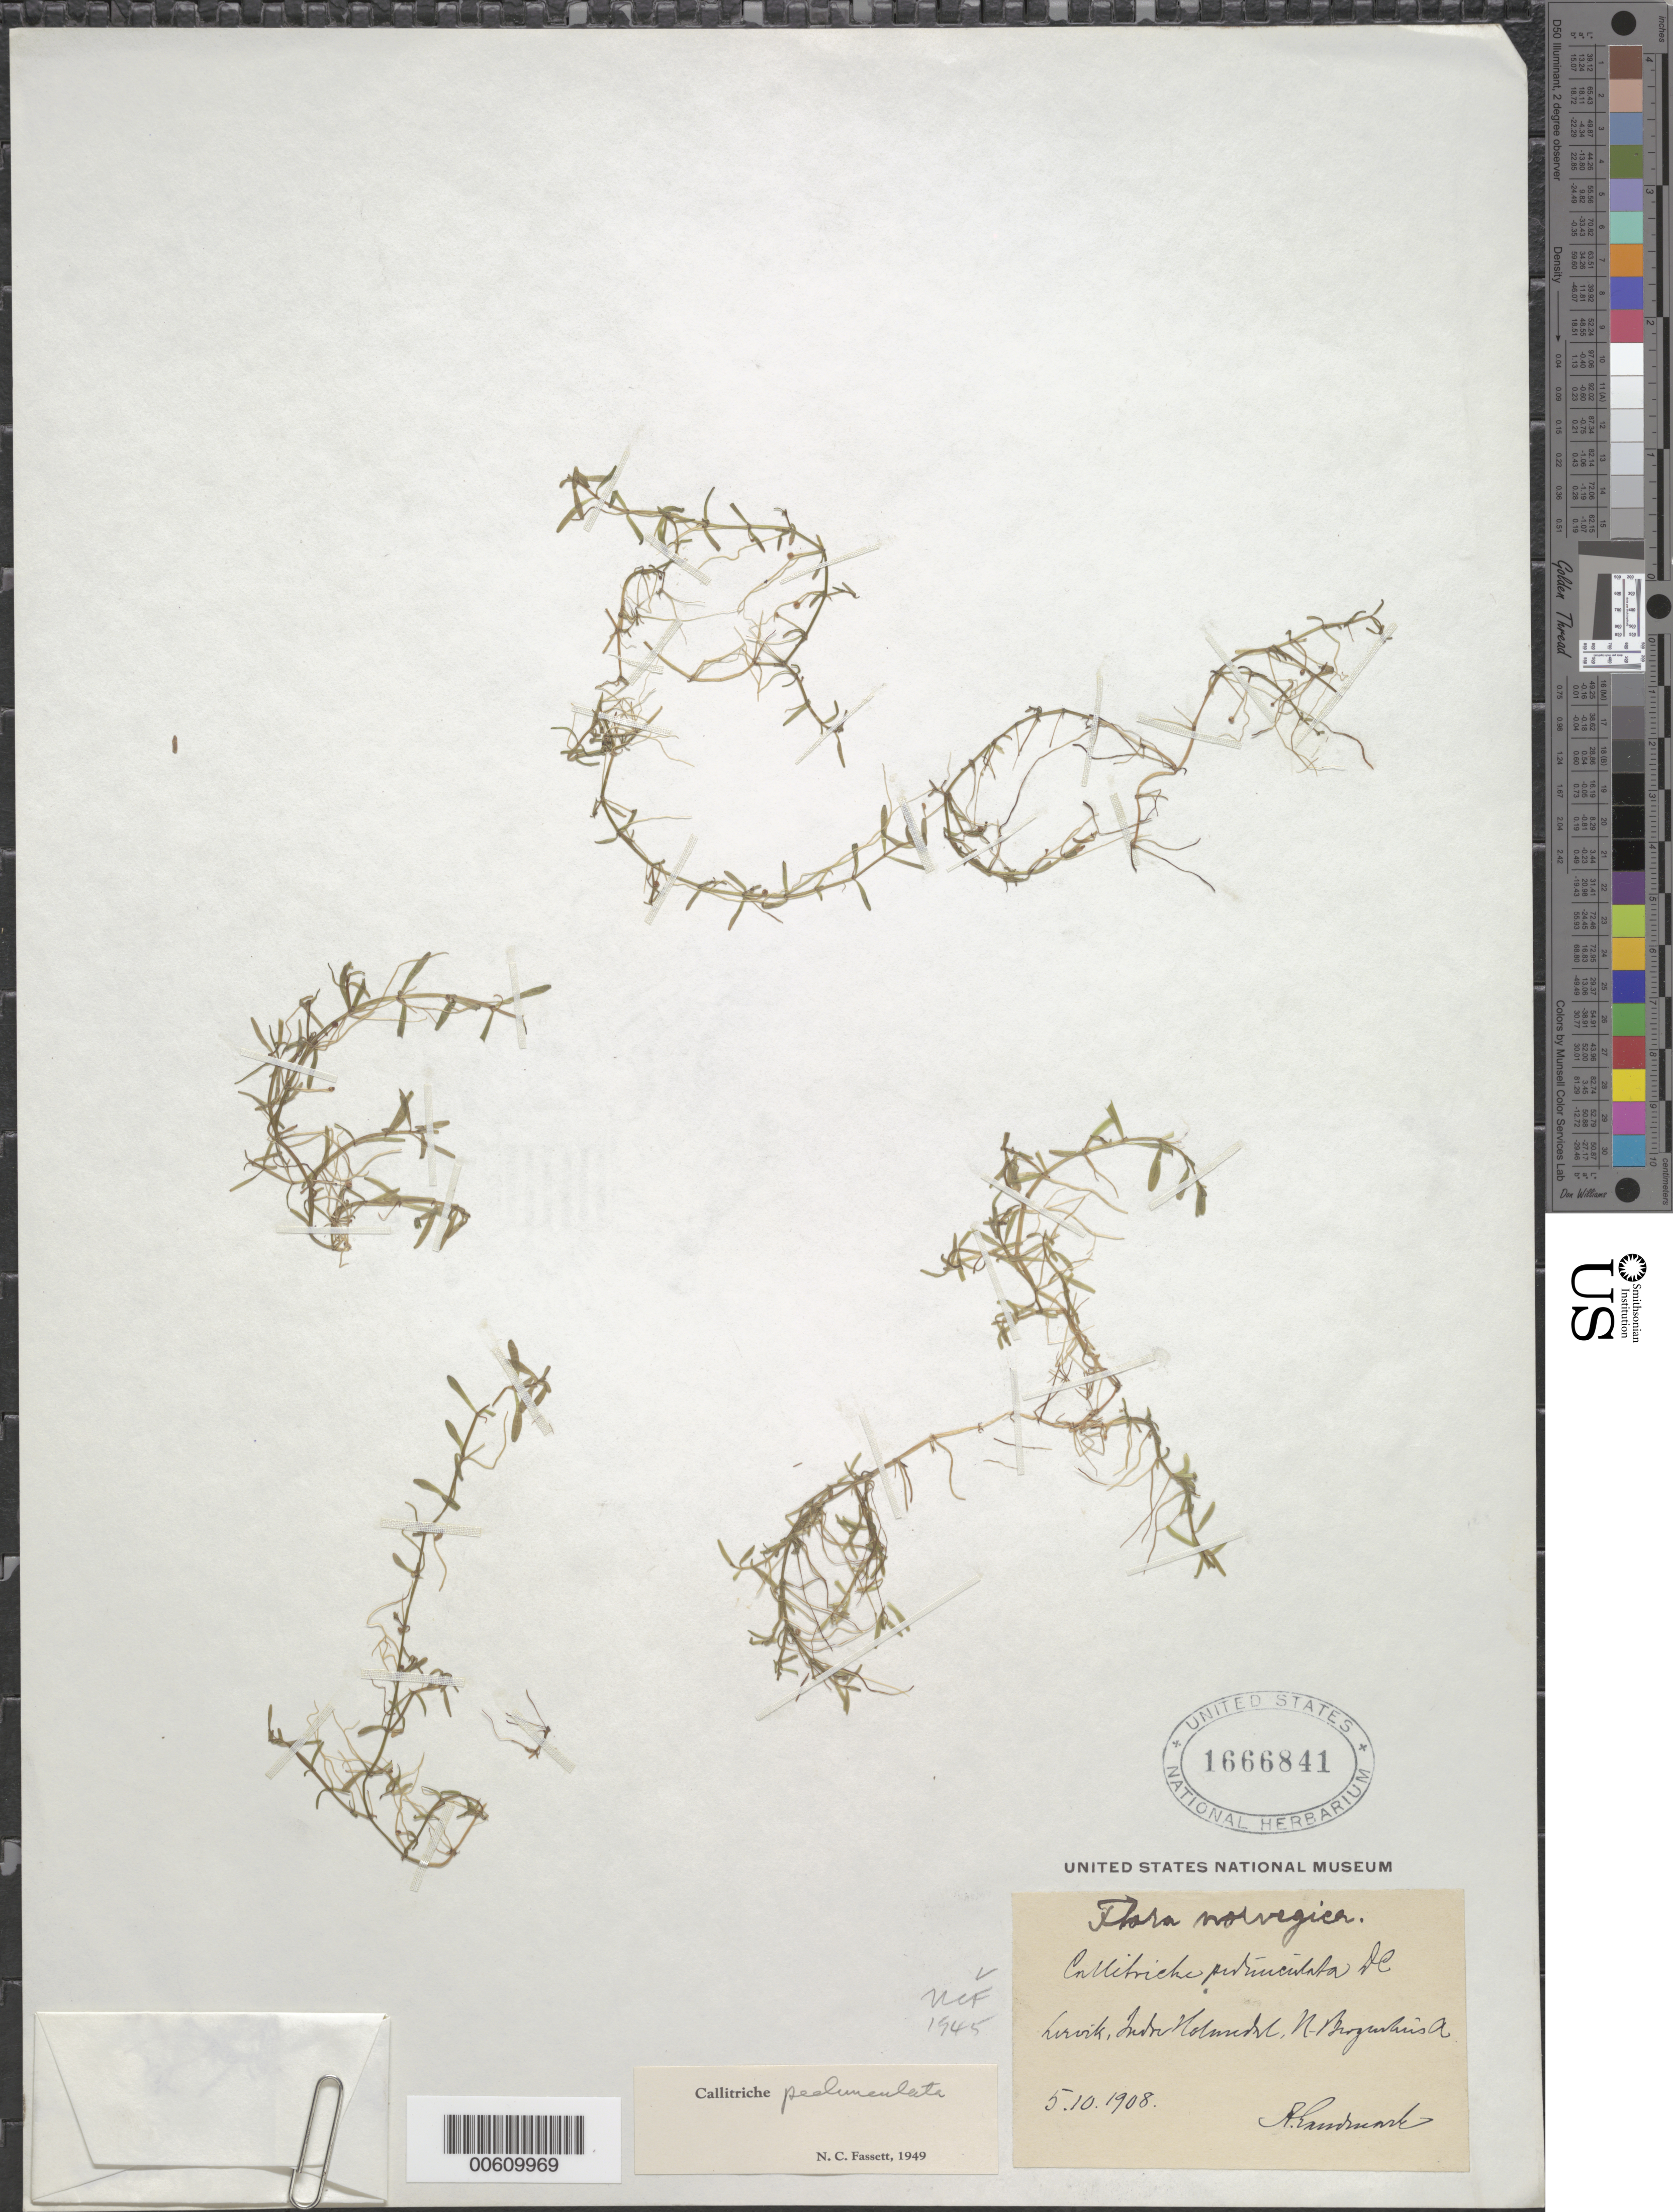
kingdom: Plantae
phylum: Tracheophyta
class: Magnoliopsida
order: Lamiales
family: Plantaginaceae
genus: Callitriche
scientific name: Callitriche pedunculata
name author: DC.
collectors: A. Ermrunk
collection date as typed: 05 Oct 1908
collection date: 1908-10-05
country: Norway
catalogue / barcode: US 1666841